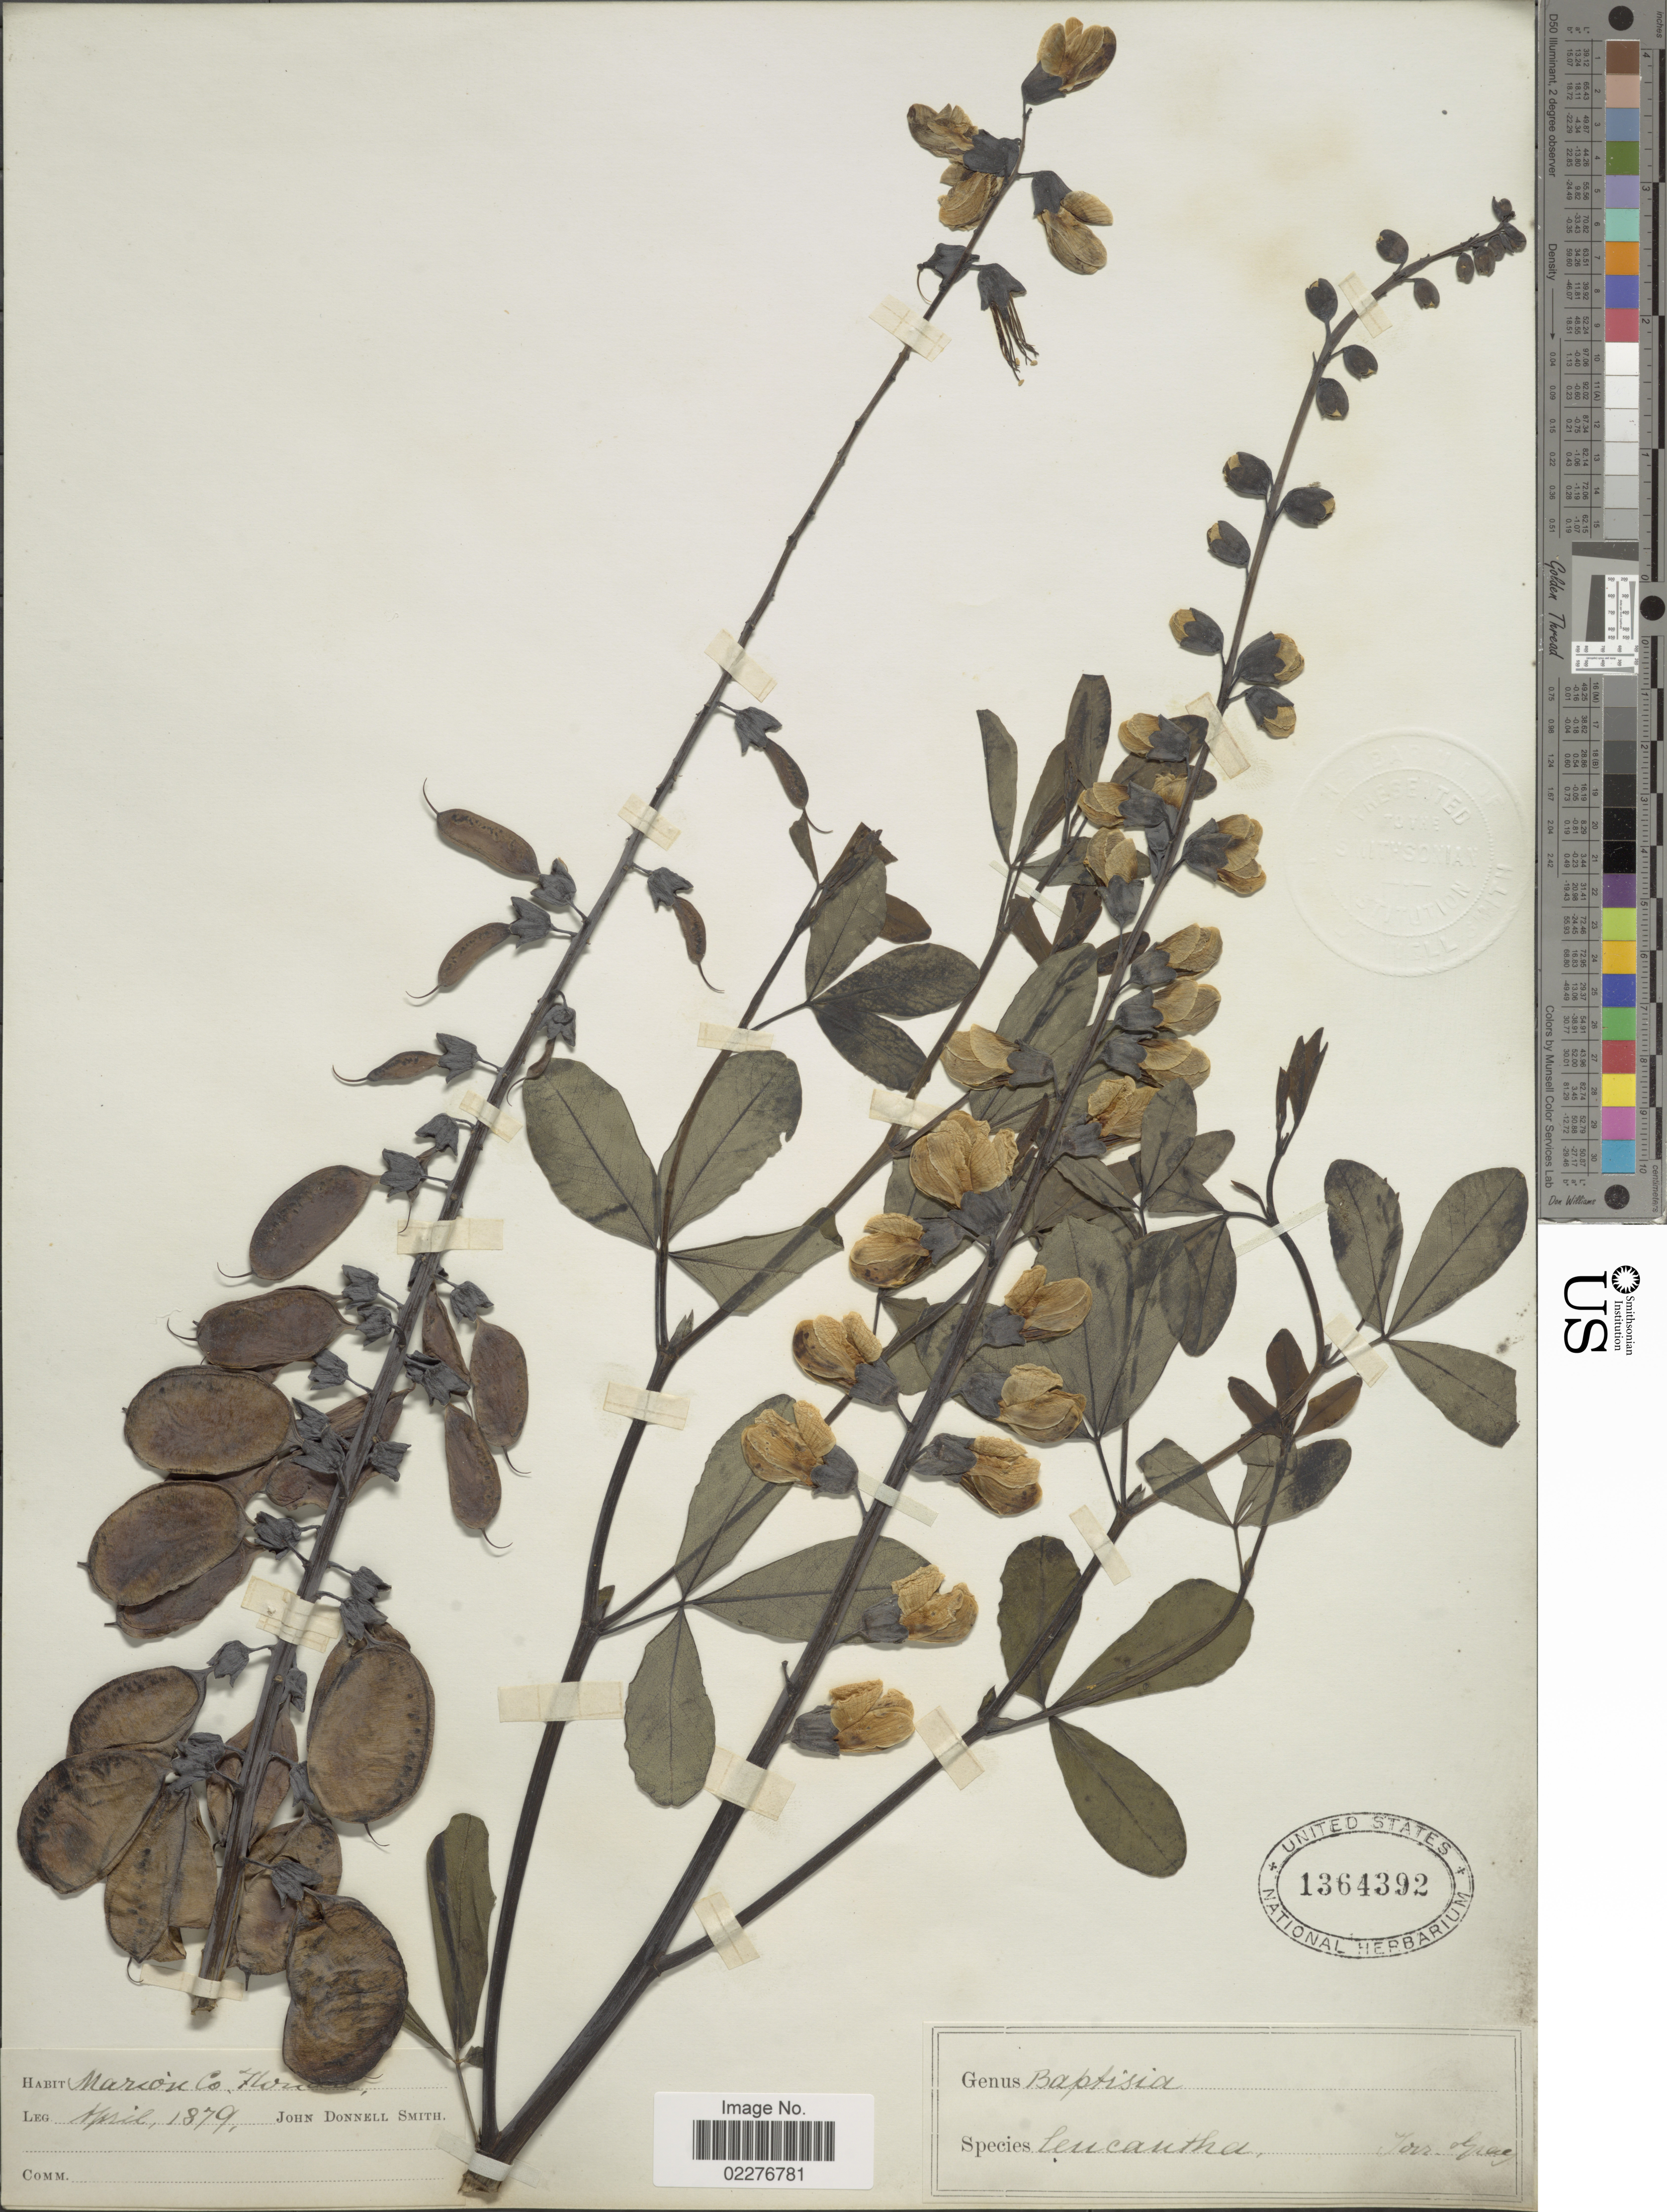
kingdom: Plantae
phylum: Tracheophyta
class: Magnoliopsida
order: Fabales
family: Fabaceae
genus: Baptisia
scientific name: Baptisia leucantha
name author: Torr. & A. Gray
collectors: J. Donnell Smith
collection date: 1879-04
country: United States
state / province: Florida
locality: Marion Co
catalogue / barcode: US 1364392